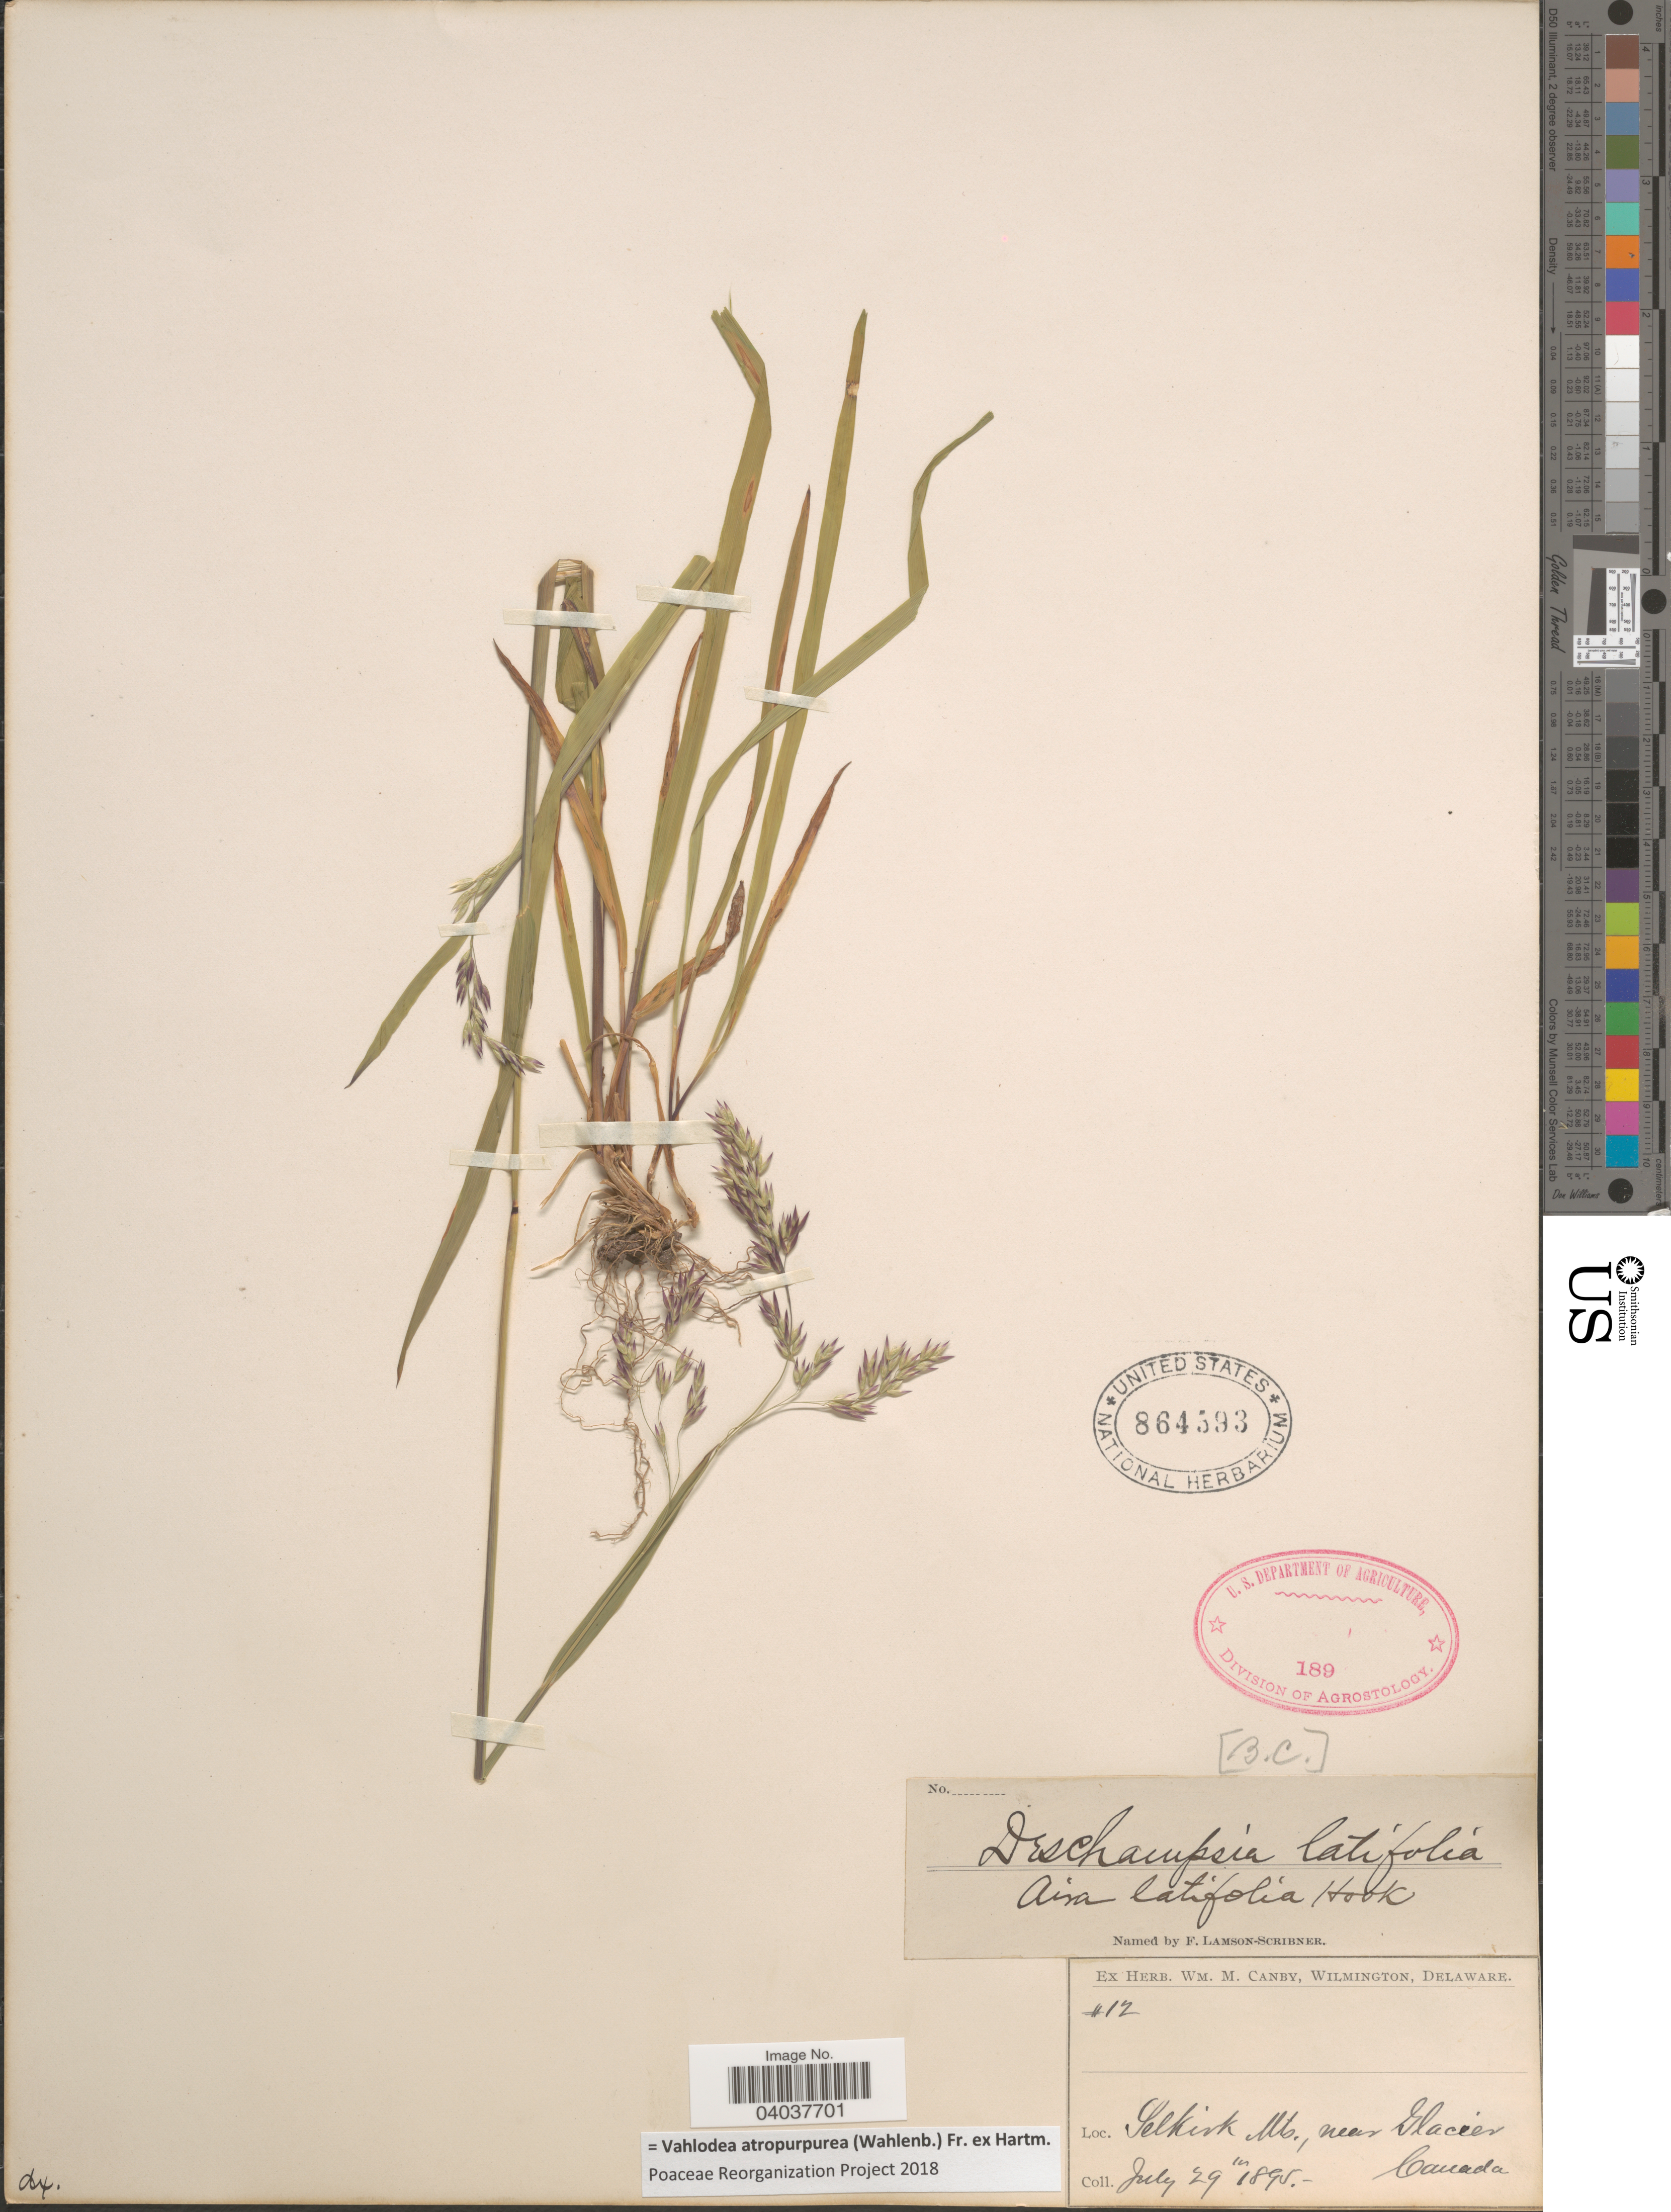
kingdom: Plantae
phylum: Tracheophyta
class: Liliopsida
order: Poales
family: Poaceae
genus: Vahlodea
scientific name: Vahlodea atropurpurea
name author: (Wahlenb.) Fr. ex Hartm.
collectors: ex herb. W.M. Canby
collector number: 12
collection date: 1895-07-29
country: Canada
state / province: British Columbia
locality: Selkirk Mts., near Glacier.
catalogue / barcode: US 864593